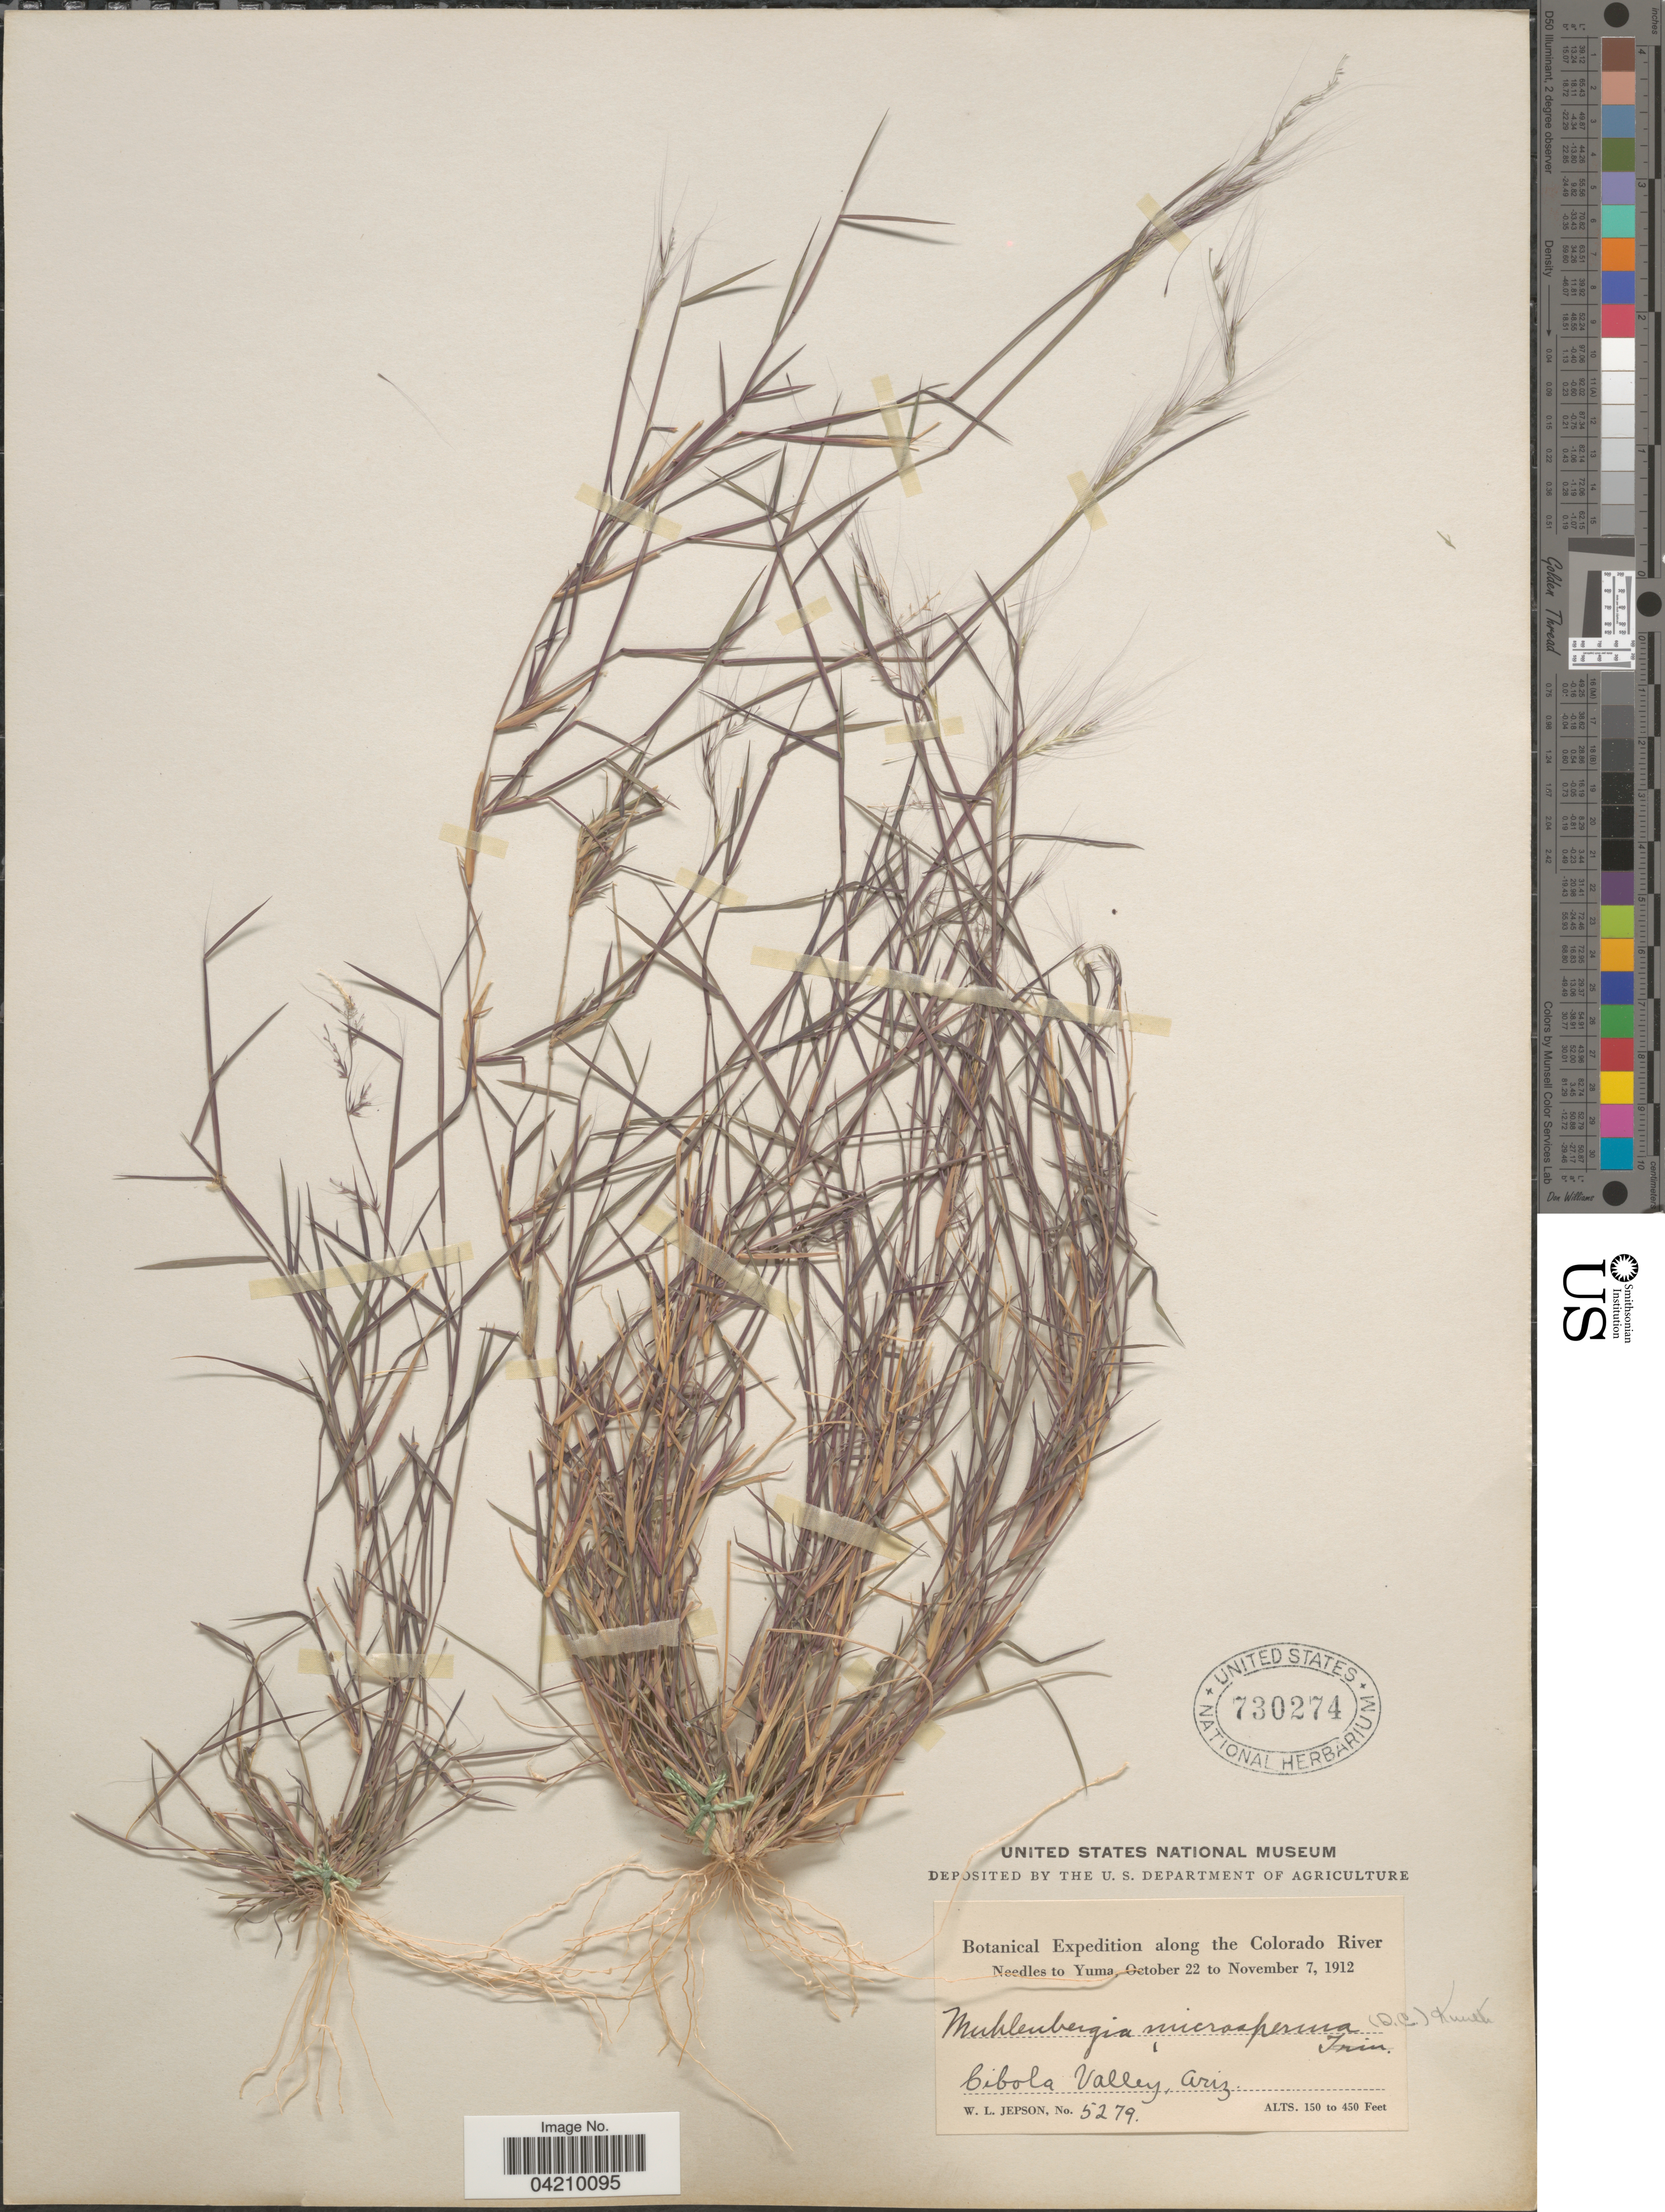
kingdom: Plantae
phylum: Tracheophyta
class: Liliopsida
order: Poales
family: Poaceae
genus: Muhlenbergia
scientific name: Muhlenbergia microsperma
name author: (DC.) Kunth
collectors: W. L. Jepson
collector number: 5279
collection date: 1912-10-22/1912-11-07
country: United States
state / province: Arizona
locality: Botanical Expedition along the Colorado River Needles to Yuma. Cibola Valley.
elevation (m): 46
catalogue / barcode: US 730274